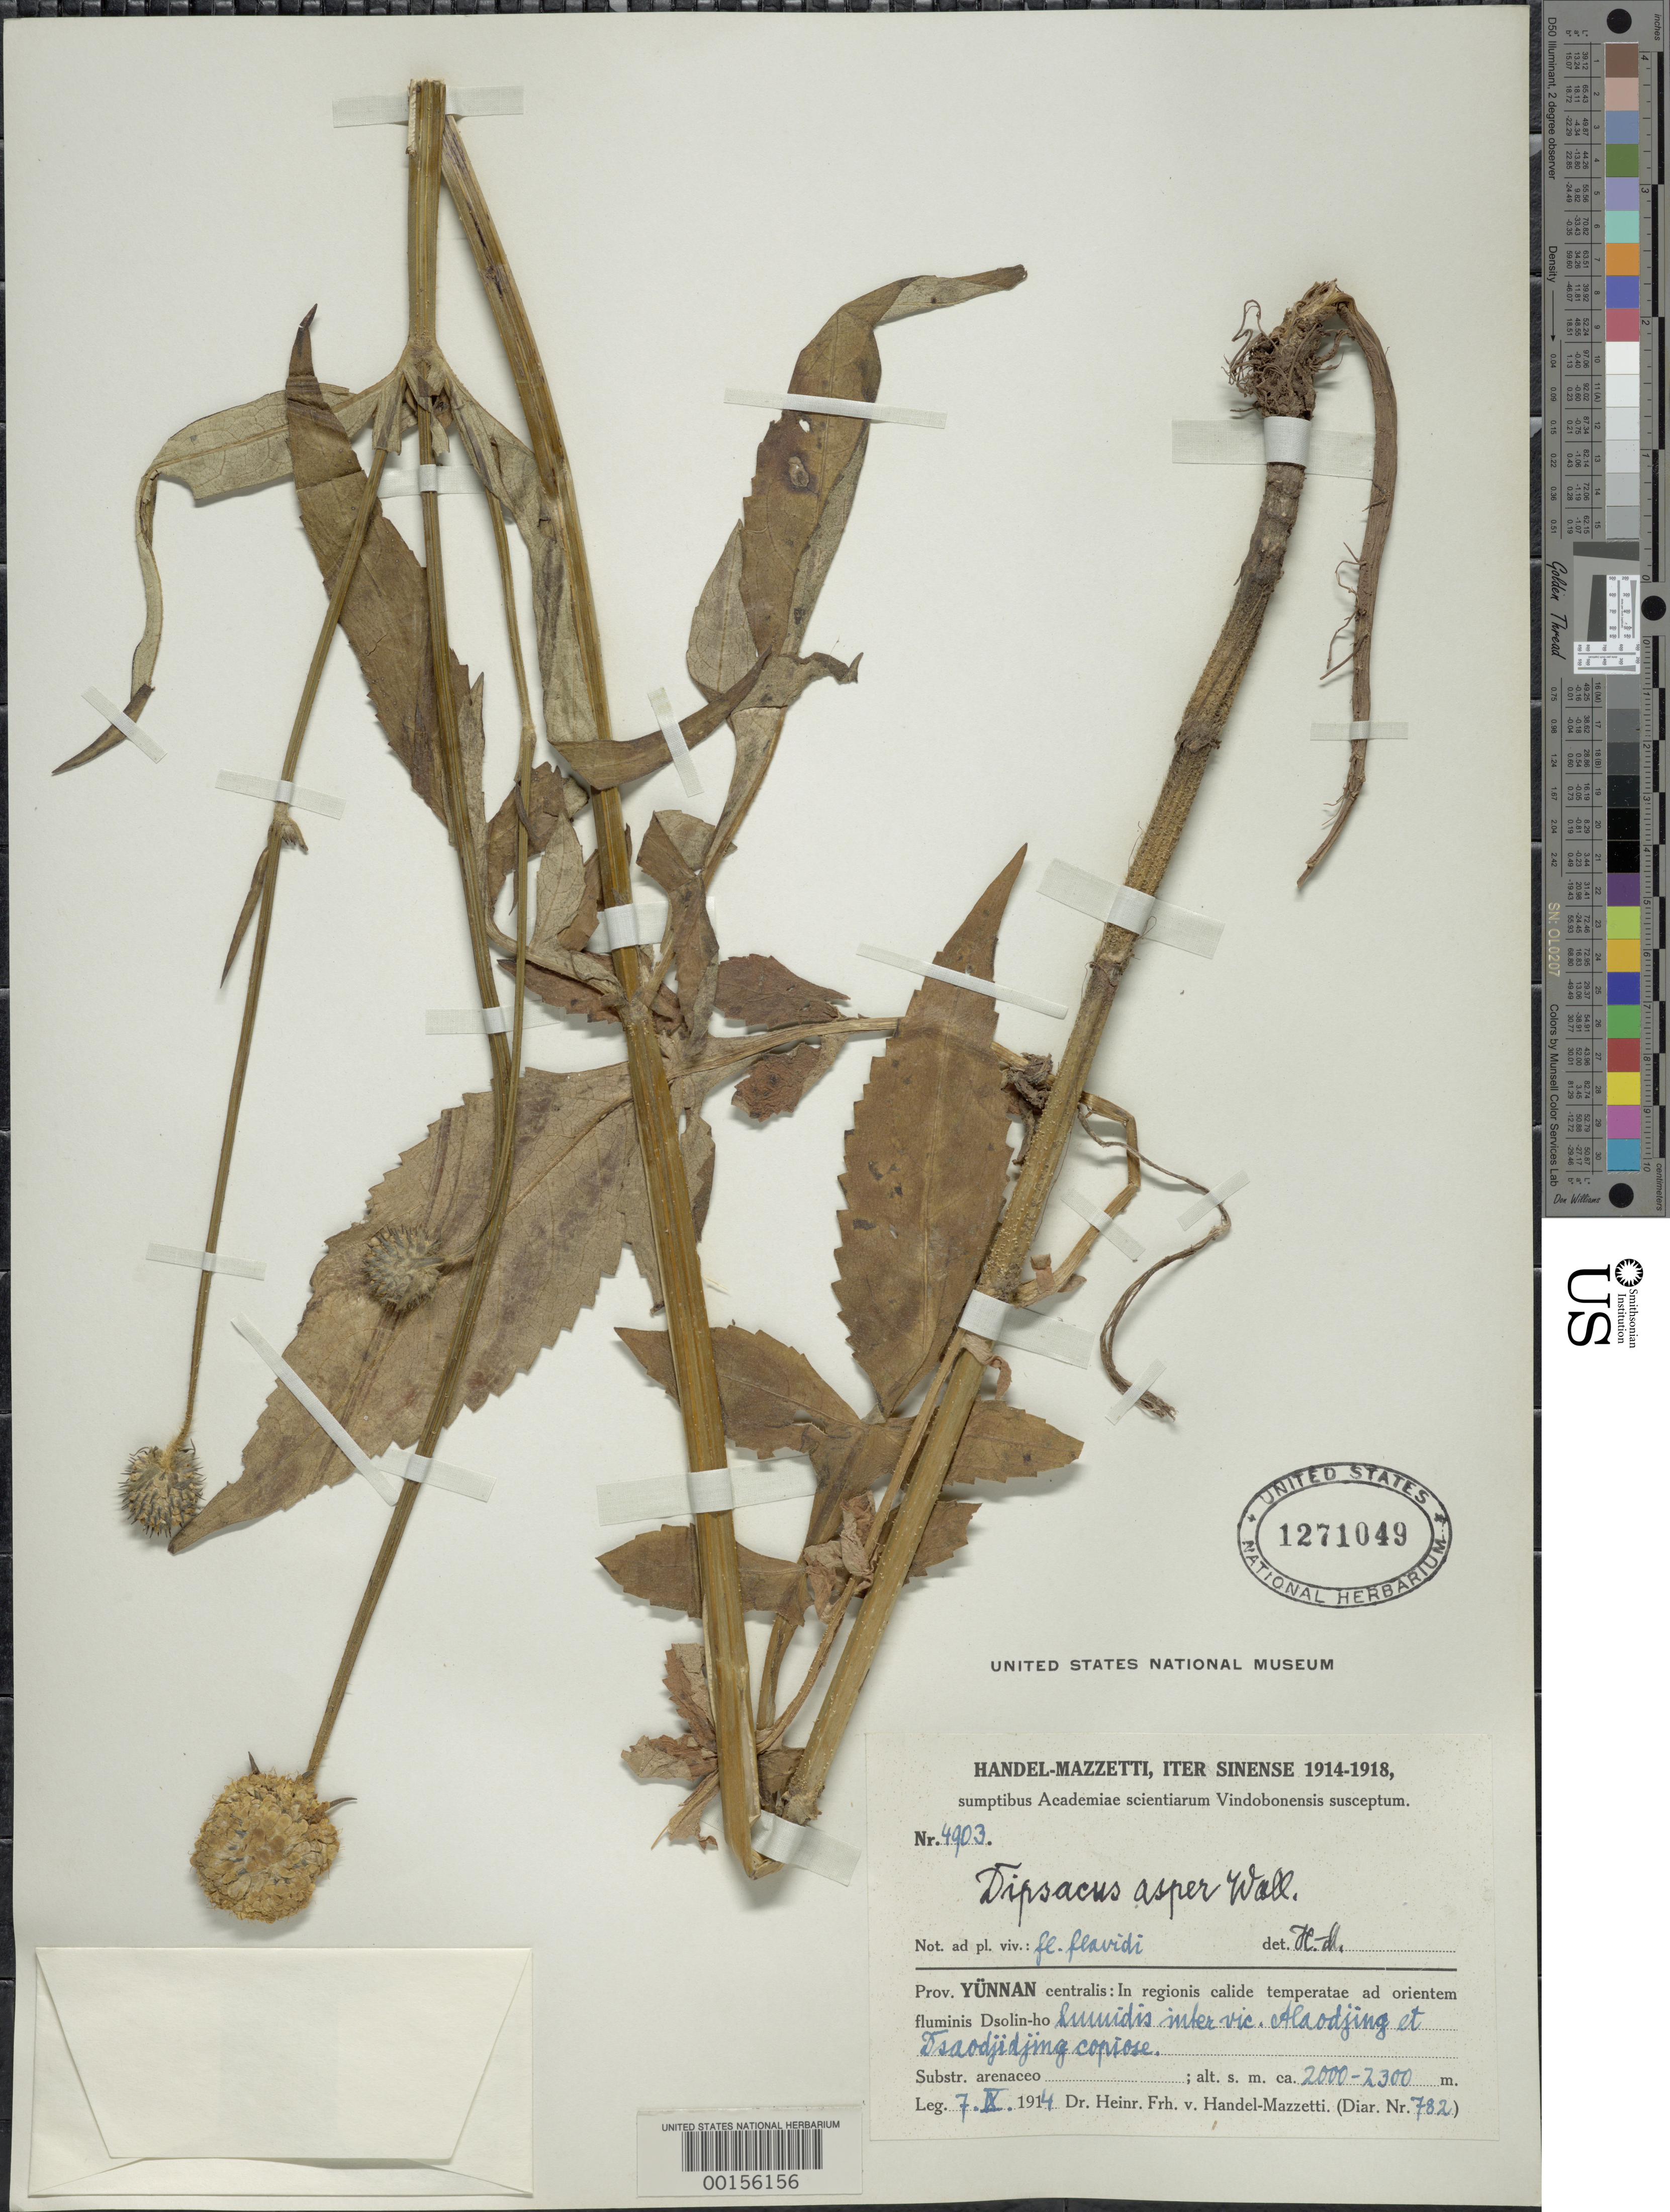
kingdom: Plantae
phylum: Tracheophyta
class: Magnoliopsida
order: Dipsacales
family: Caprifoliaceae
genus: Dipsacus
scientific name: Dipsacus asper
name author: Wall.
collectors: H. Handel-Mazzetti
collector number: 4903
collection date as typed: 07 Sep 1914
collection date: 1914-09-07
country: China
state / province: Yunnan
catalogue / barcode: US 1271049